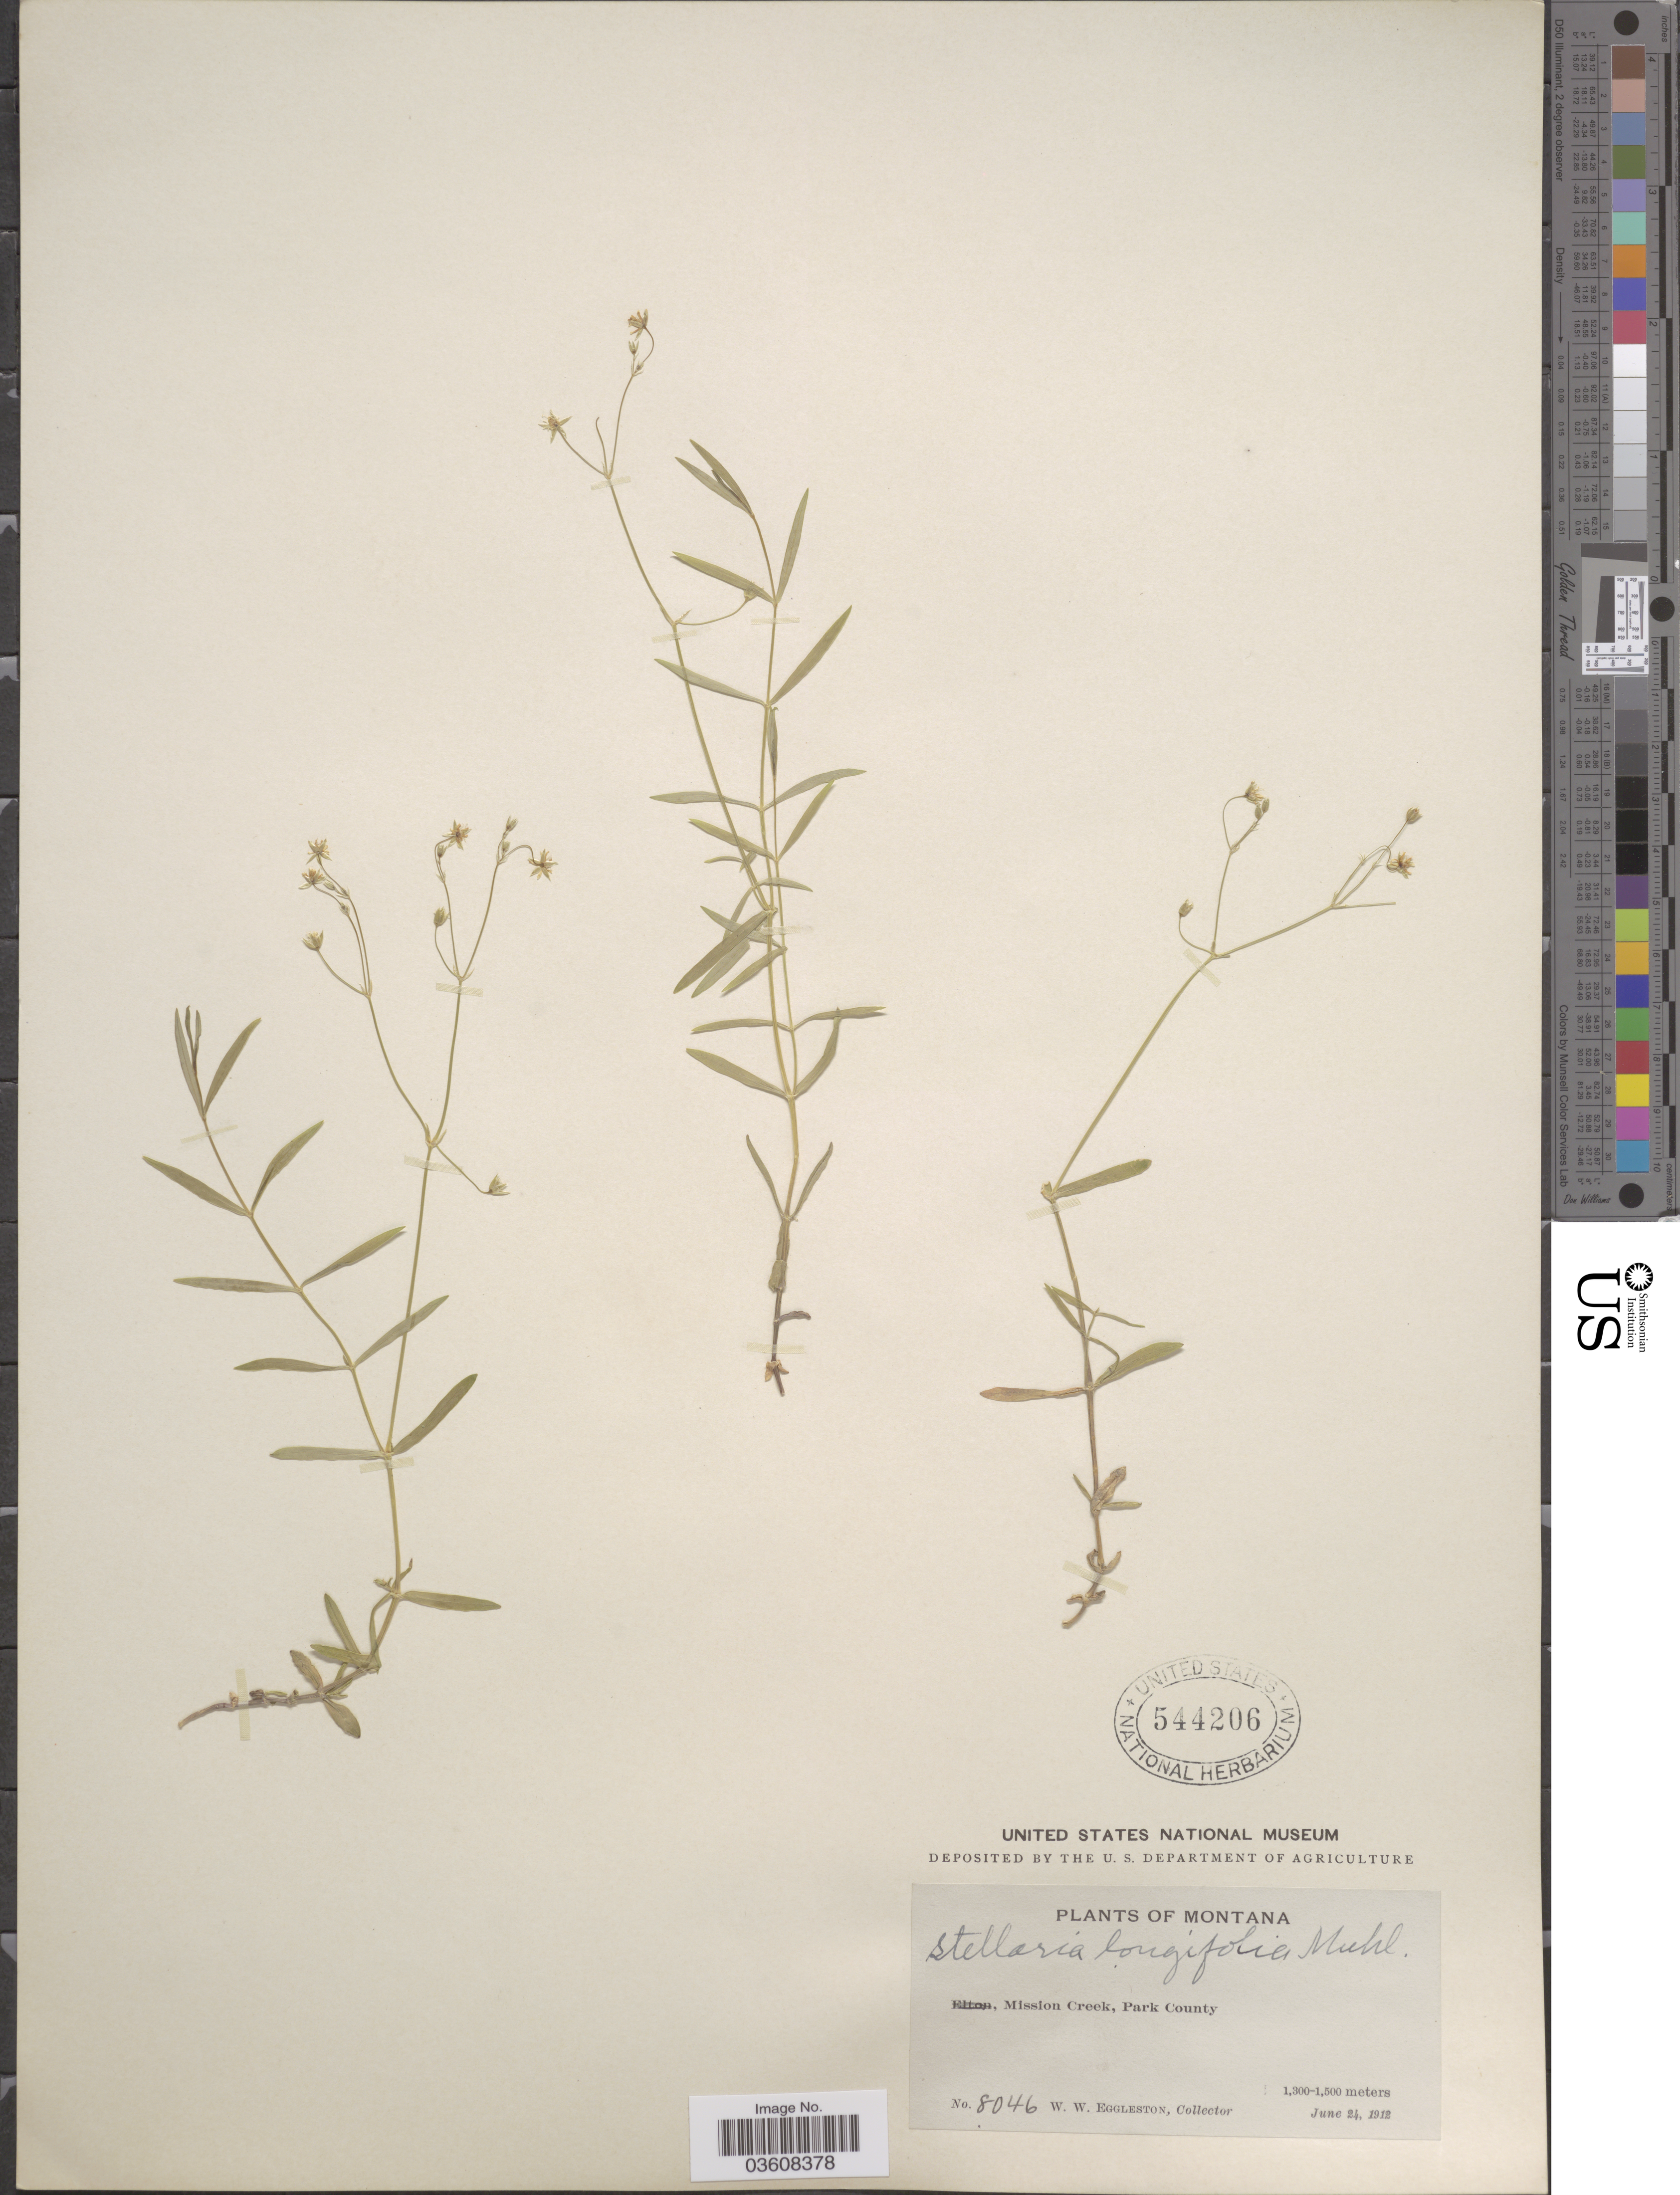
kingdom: Plantae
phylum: Tracheophyta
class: Magnoliopsida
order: Caryophyllales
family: Caryophyllaceae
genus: Stellaria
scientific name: Stellaria longifolia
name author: Muhl. ex Willd.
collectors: W. W. Eggleston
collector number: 8046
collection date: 1912-06-24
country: United States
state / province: Montana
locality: Mission Creek, Park County.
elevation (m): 1300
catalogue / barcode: US 544206